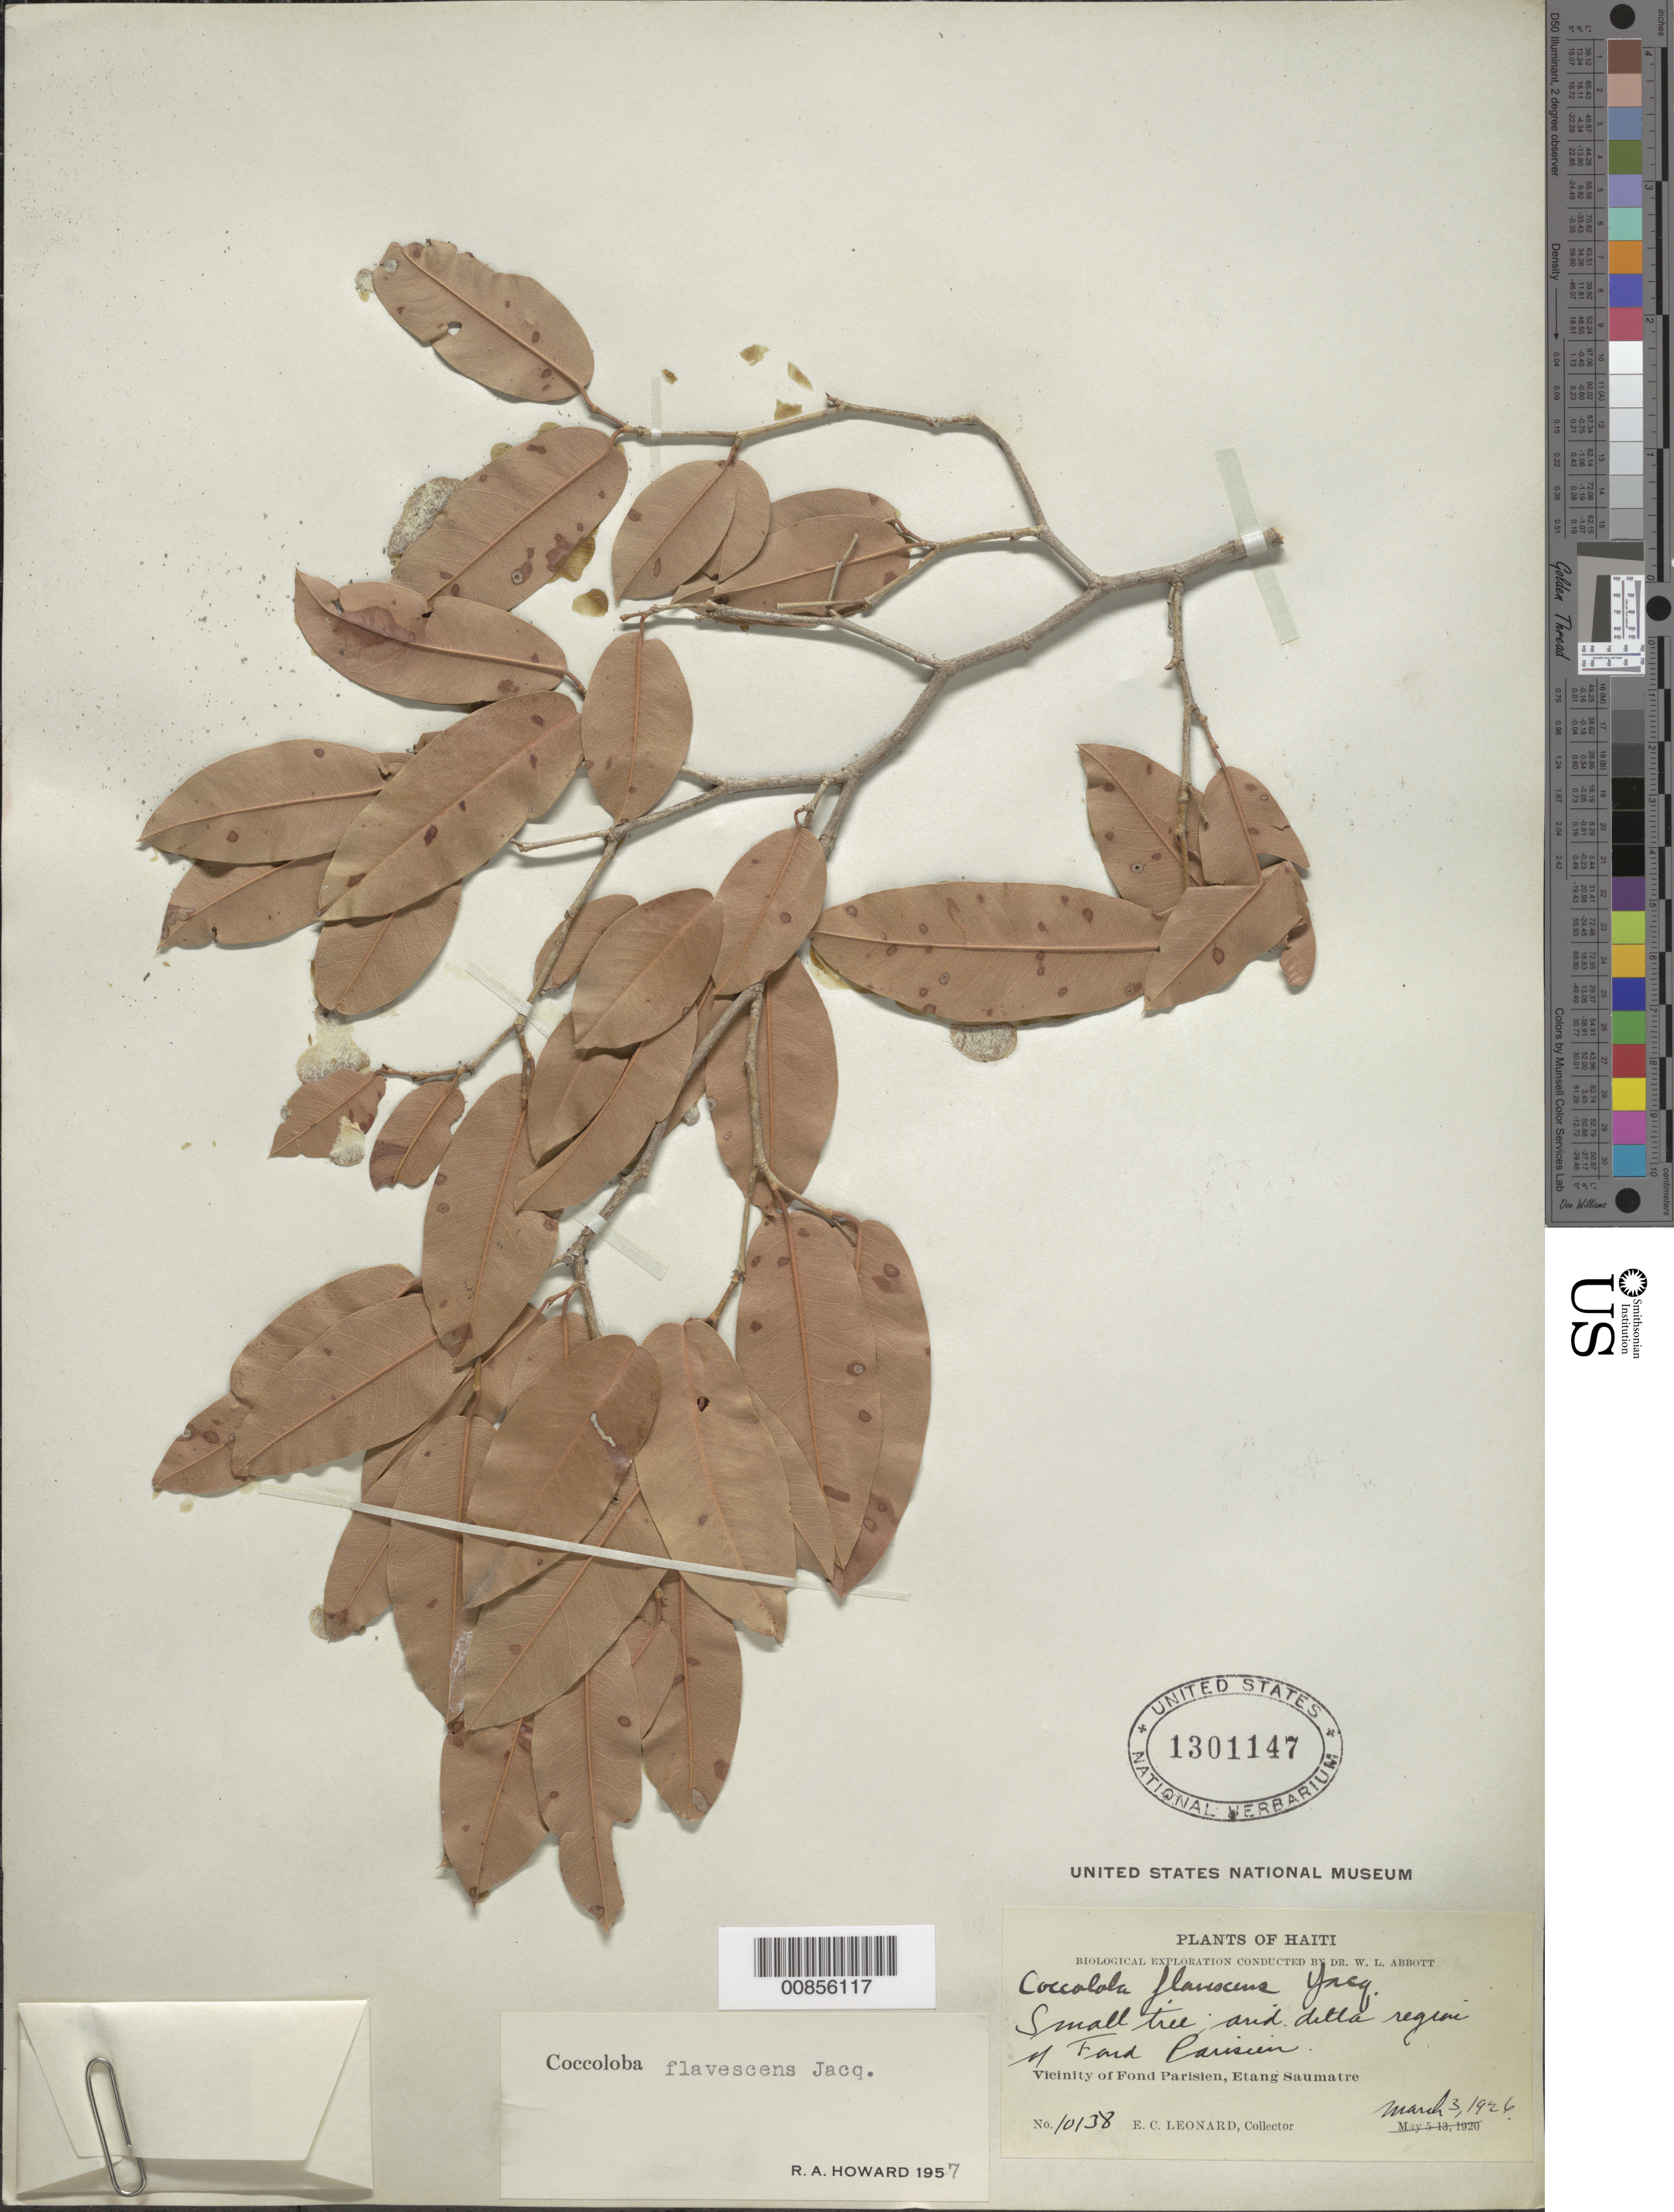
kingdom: Plantae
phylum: Tracheophyta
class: Magnoliopsida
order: Caryophyllales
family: Polygonaceae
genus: Coccoloba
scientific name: Coccoloba flavescens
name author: Jacq.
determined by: Howard, R. A.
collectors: E. C. Leonard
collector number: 10138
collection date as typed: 03 Mar 1926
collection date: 1926-03-03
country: Haiti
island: Hispaniola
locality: Vicinity of Fond Parisien, Etang Saumatre. Arid delta region of Fond Parisien.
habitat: Arid delta region.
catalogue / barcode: US 1301147